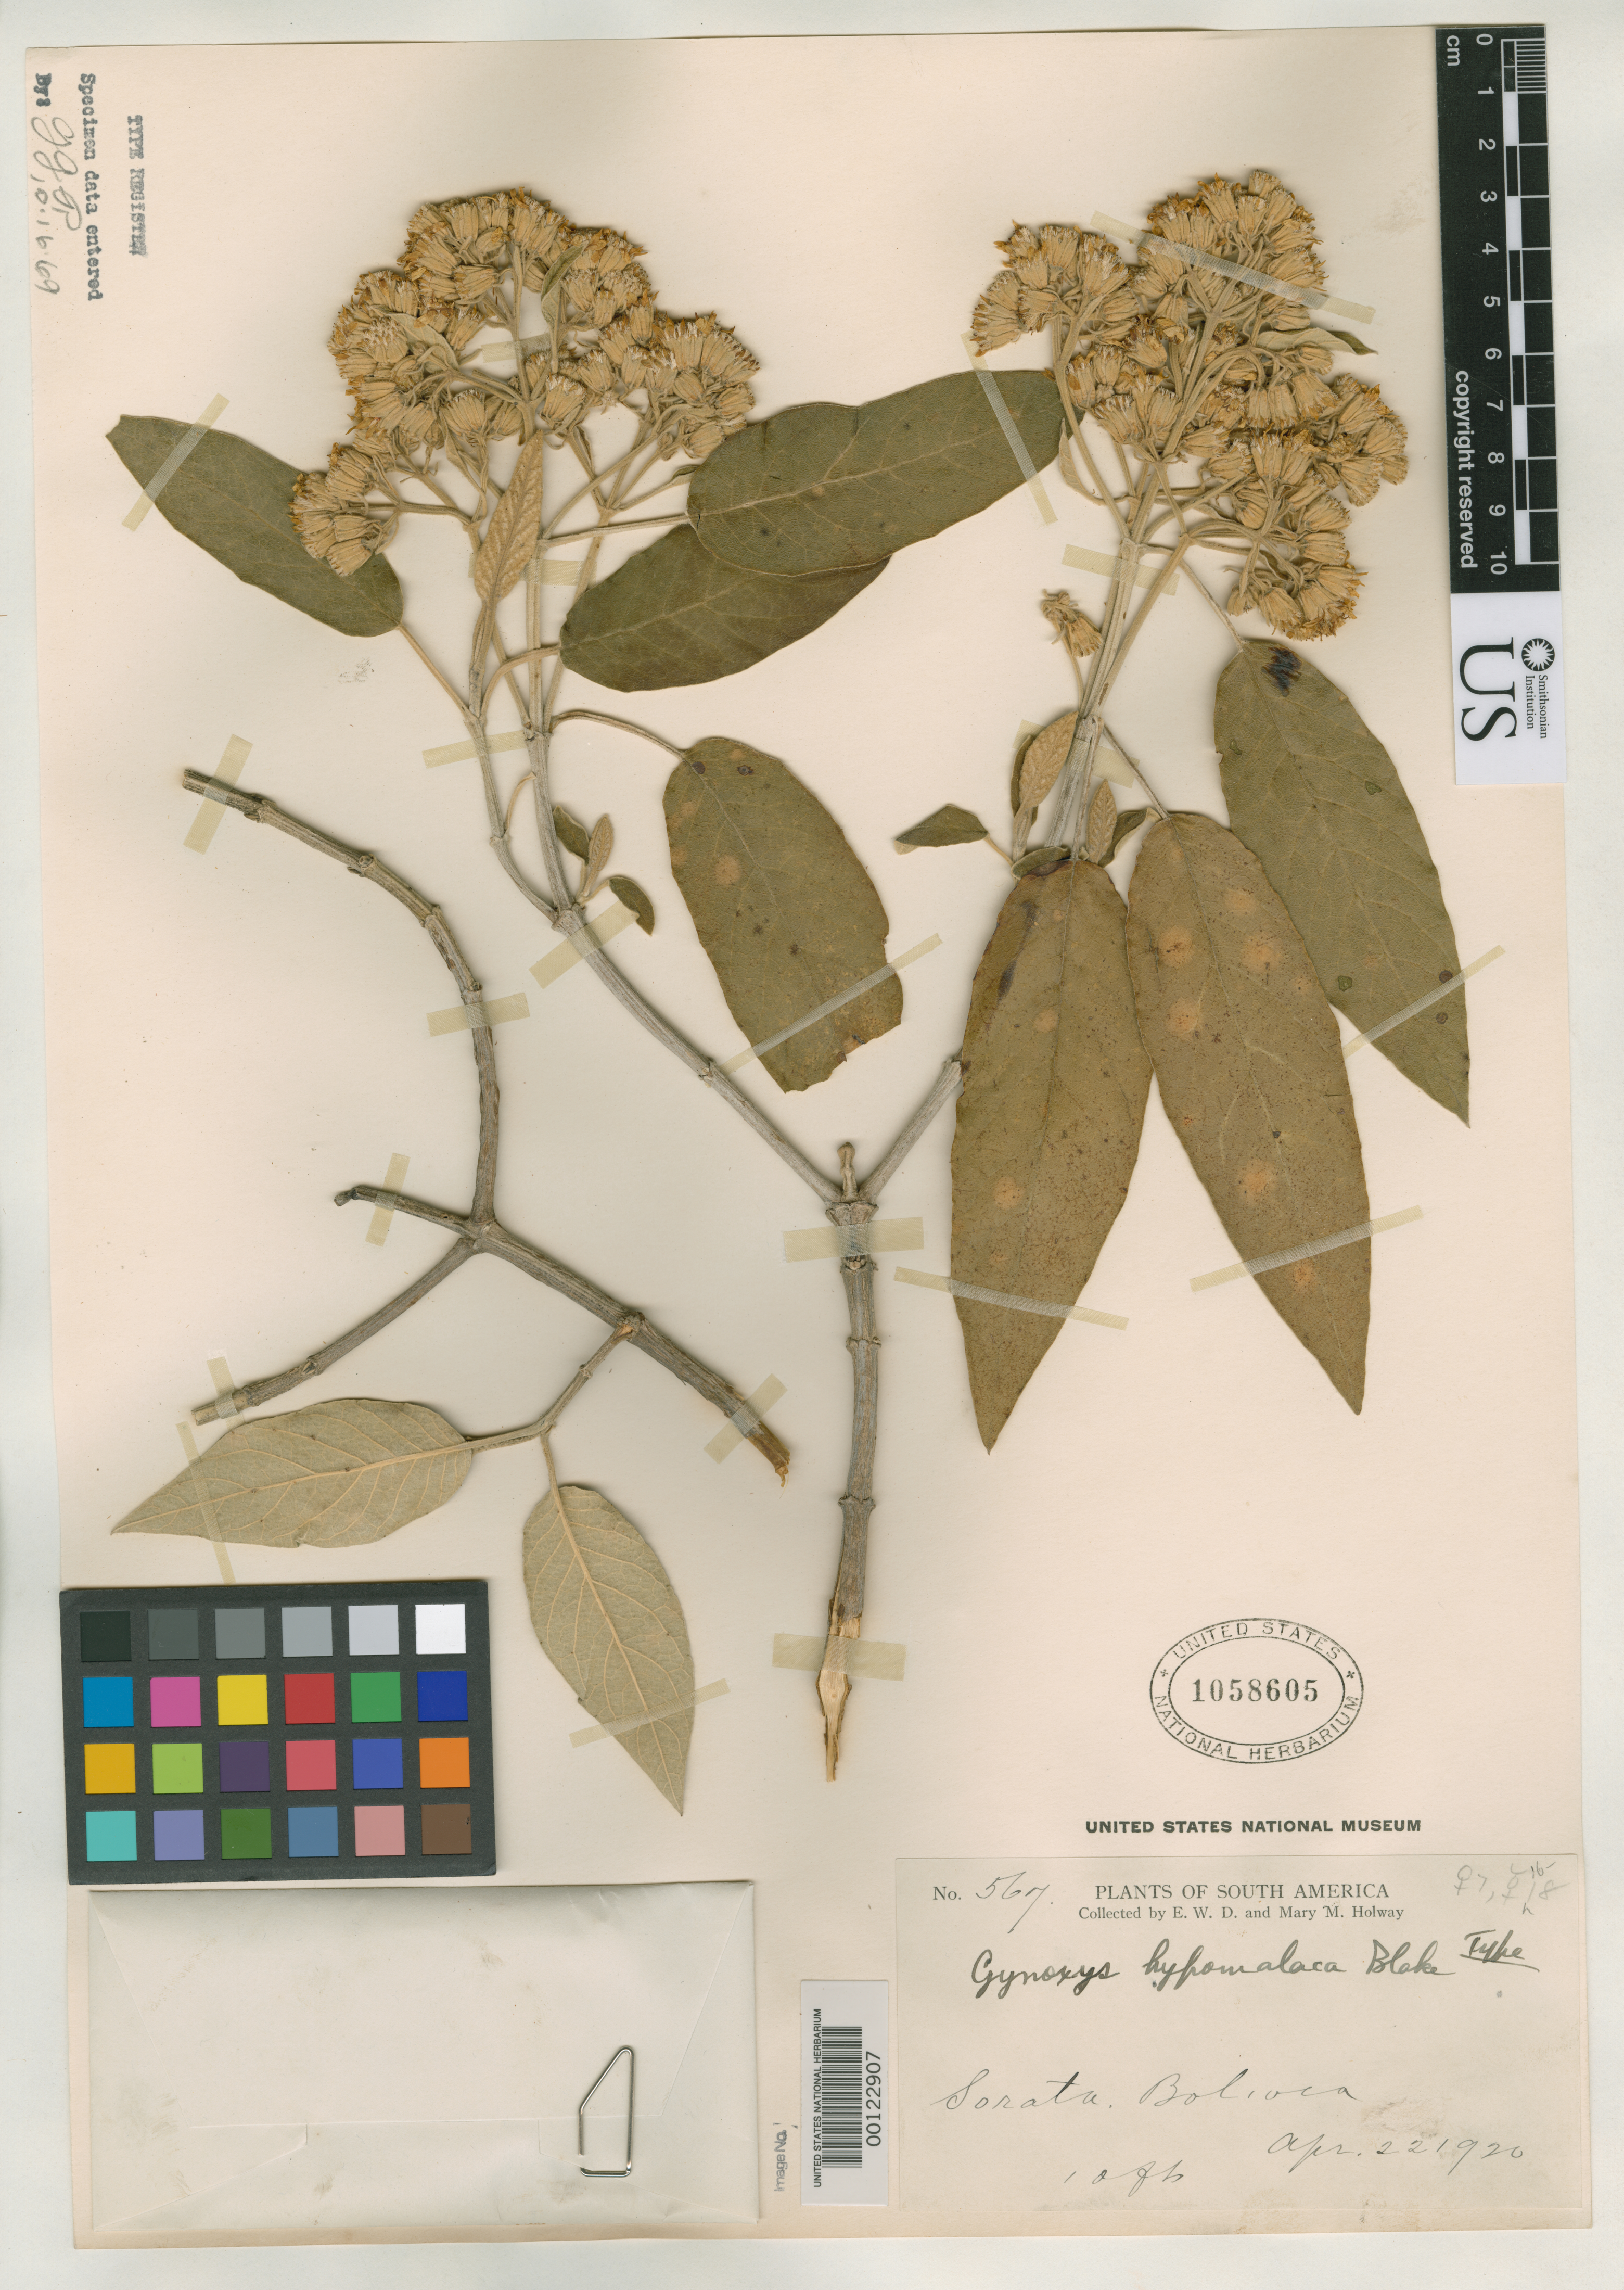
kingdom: Plantae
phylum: Tracheophyta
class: Magnoliopsida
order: Asterales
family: Asteraceae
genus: Gynoxys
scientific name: Gynoxys hypomalaca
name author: S.F. Blake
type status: Holotype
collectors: E. W. D. Holway & M. M. Holway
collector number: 567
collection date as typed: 22 Apr 1920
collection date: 1920-04-22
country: Bolivia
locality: Sorata.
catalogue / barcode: US 1058605